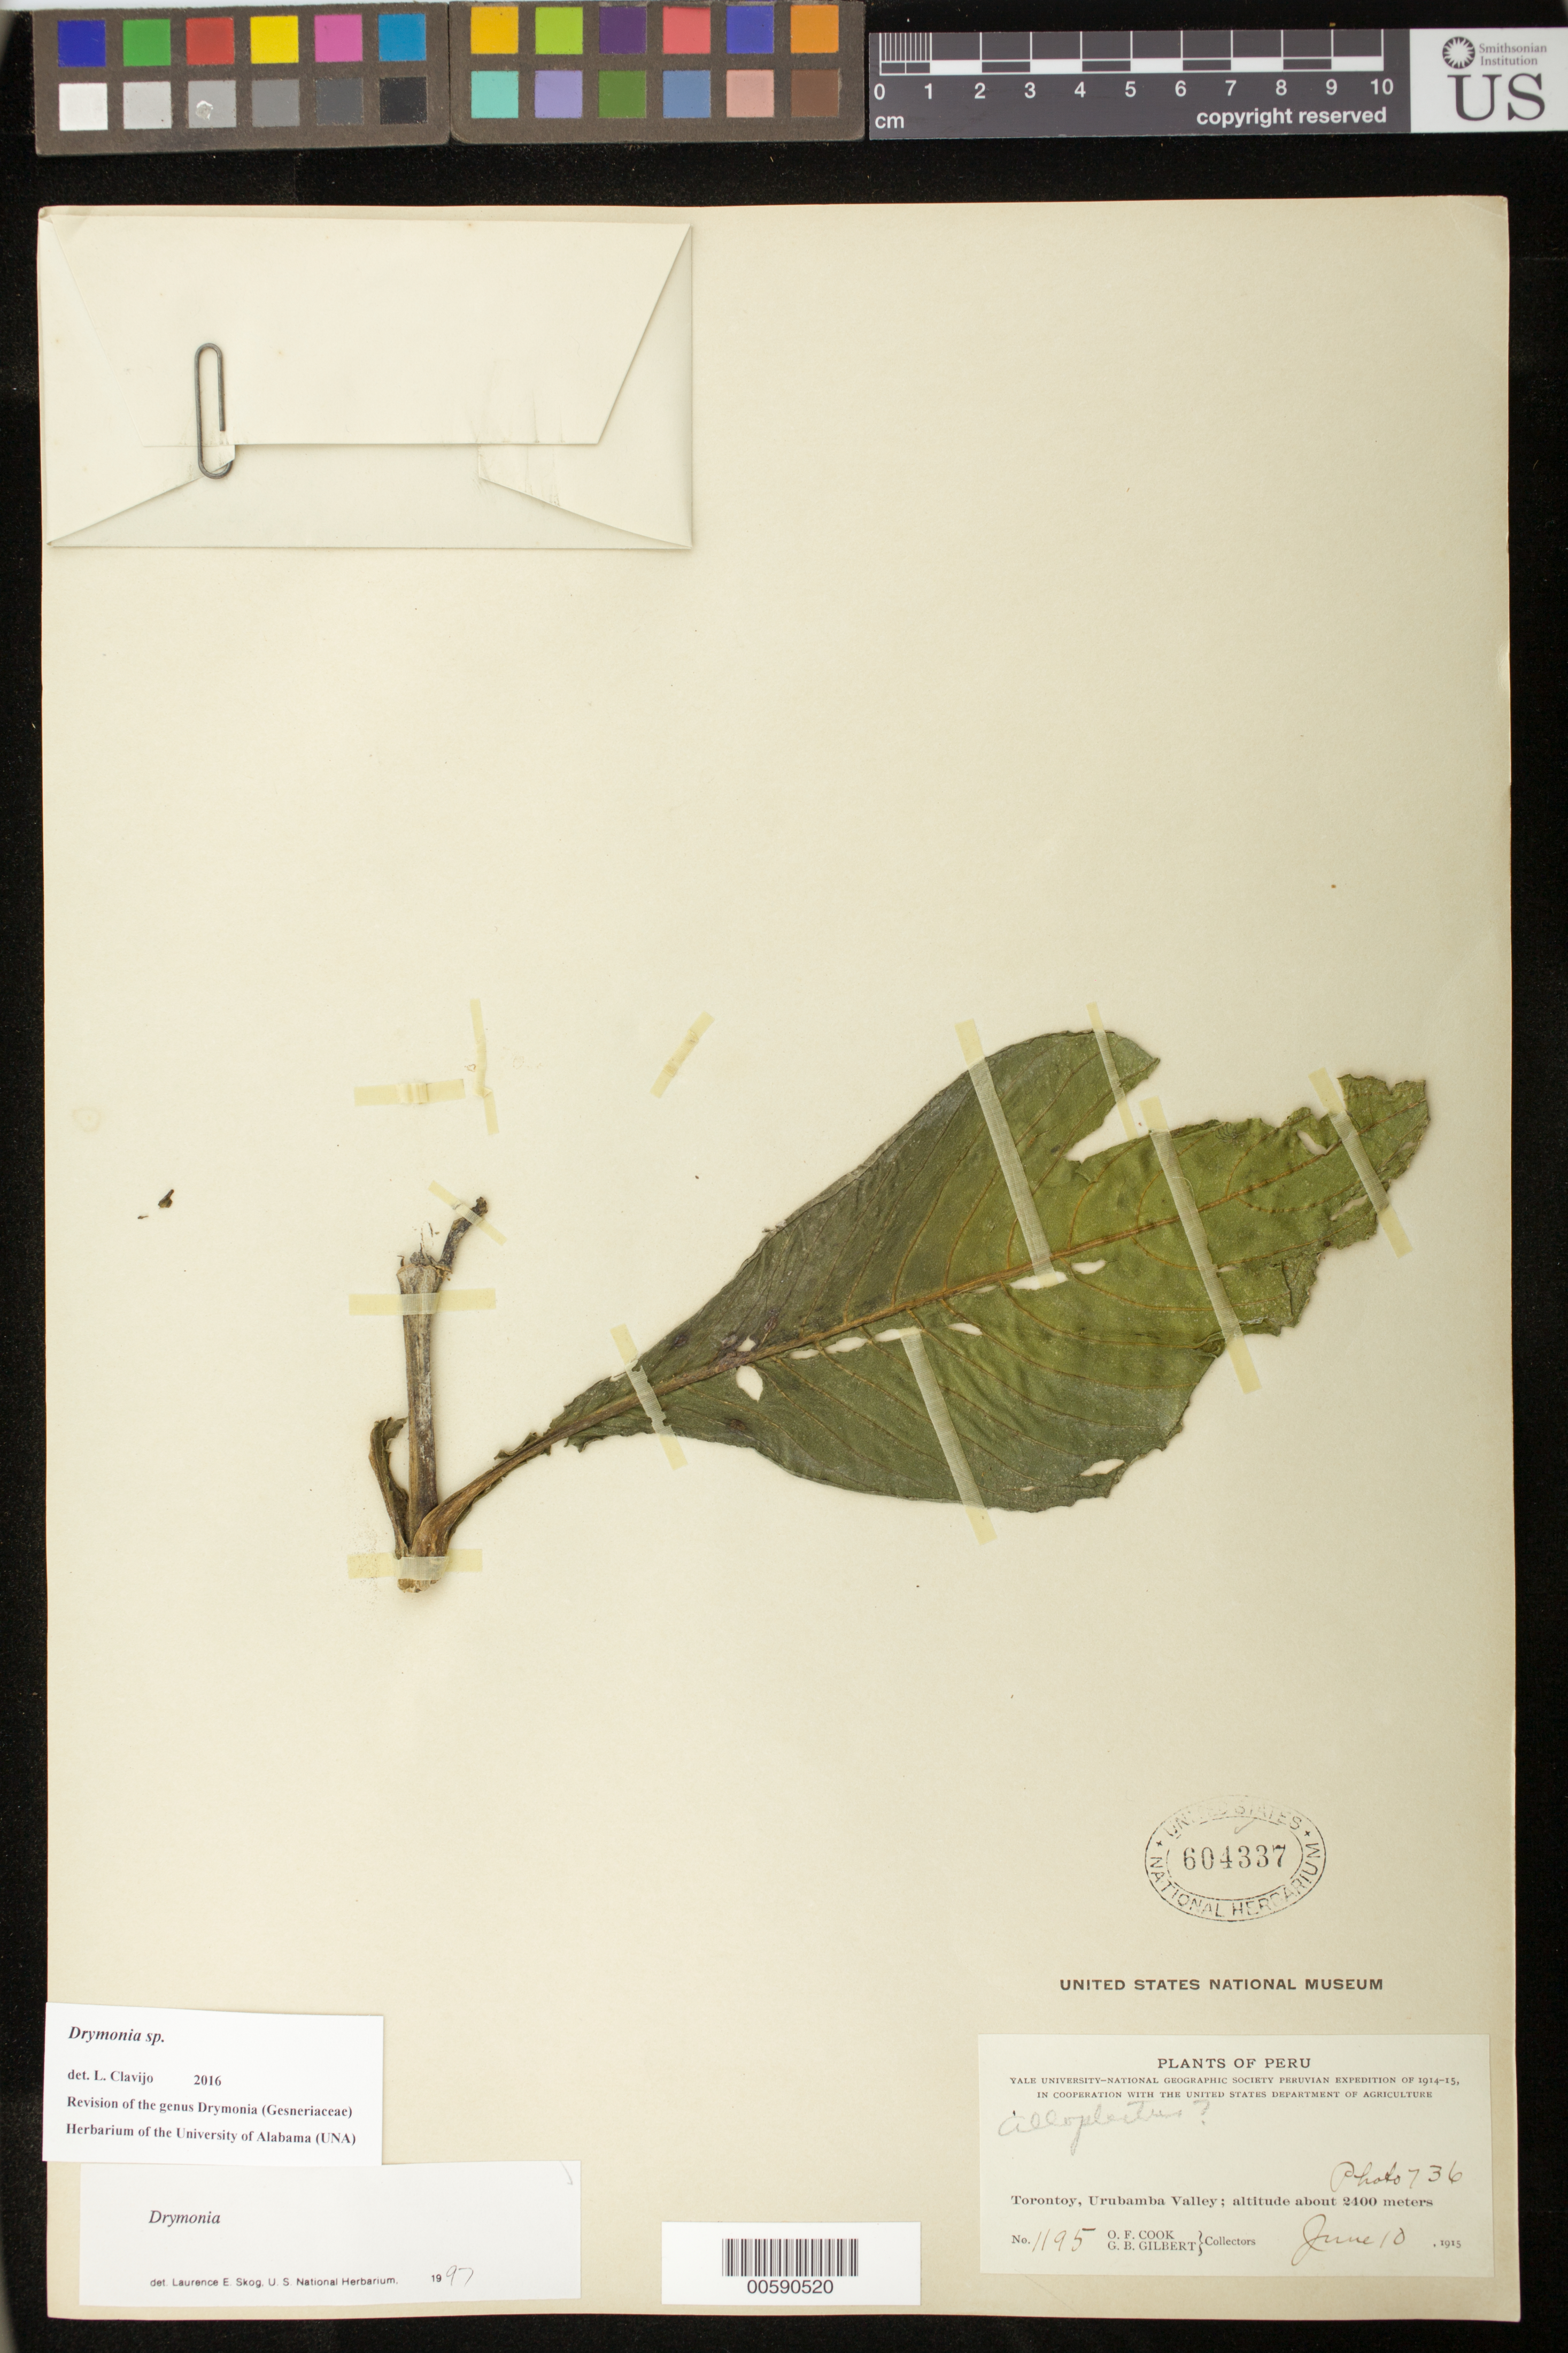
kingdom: Plantae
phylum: Tracheophyta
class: Magnoliopsida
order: Lamiales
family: Gesneriaceae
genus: Drymonia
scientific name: Drymonia sp.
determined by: Skog, Laurence E.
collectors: O. F. Cook & G. B. Gilbert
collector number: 1195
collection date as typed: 10 Jun 1915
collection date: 1915-06-10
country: Peru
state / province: Cusco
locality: Torontoy, Urubamba Valley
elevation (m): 2400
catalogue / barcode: US 604337